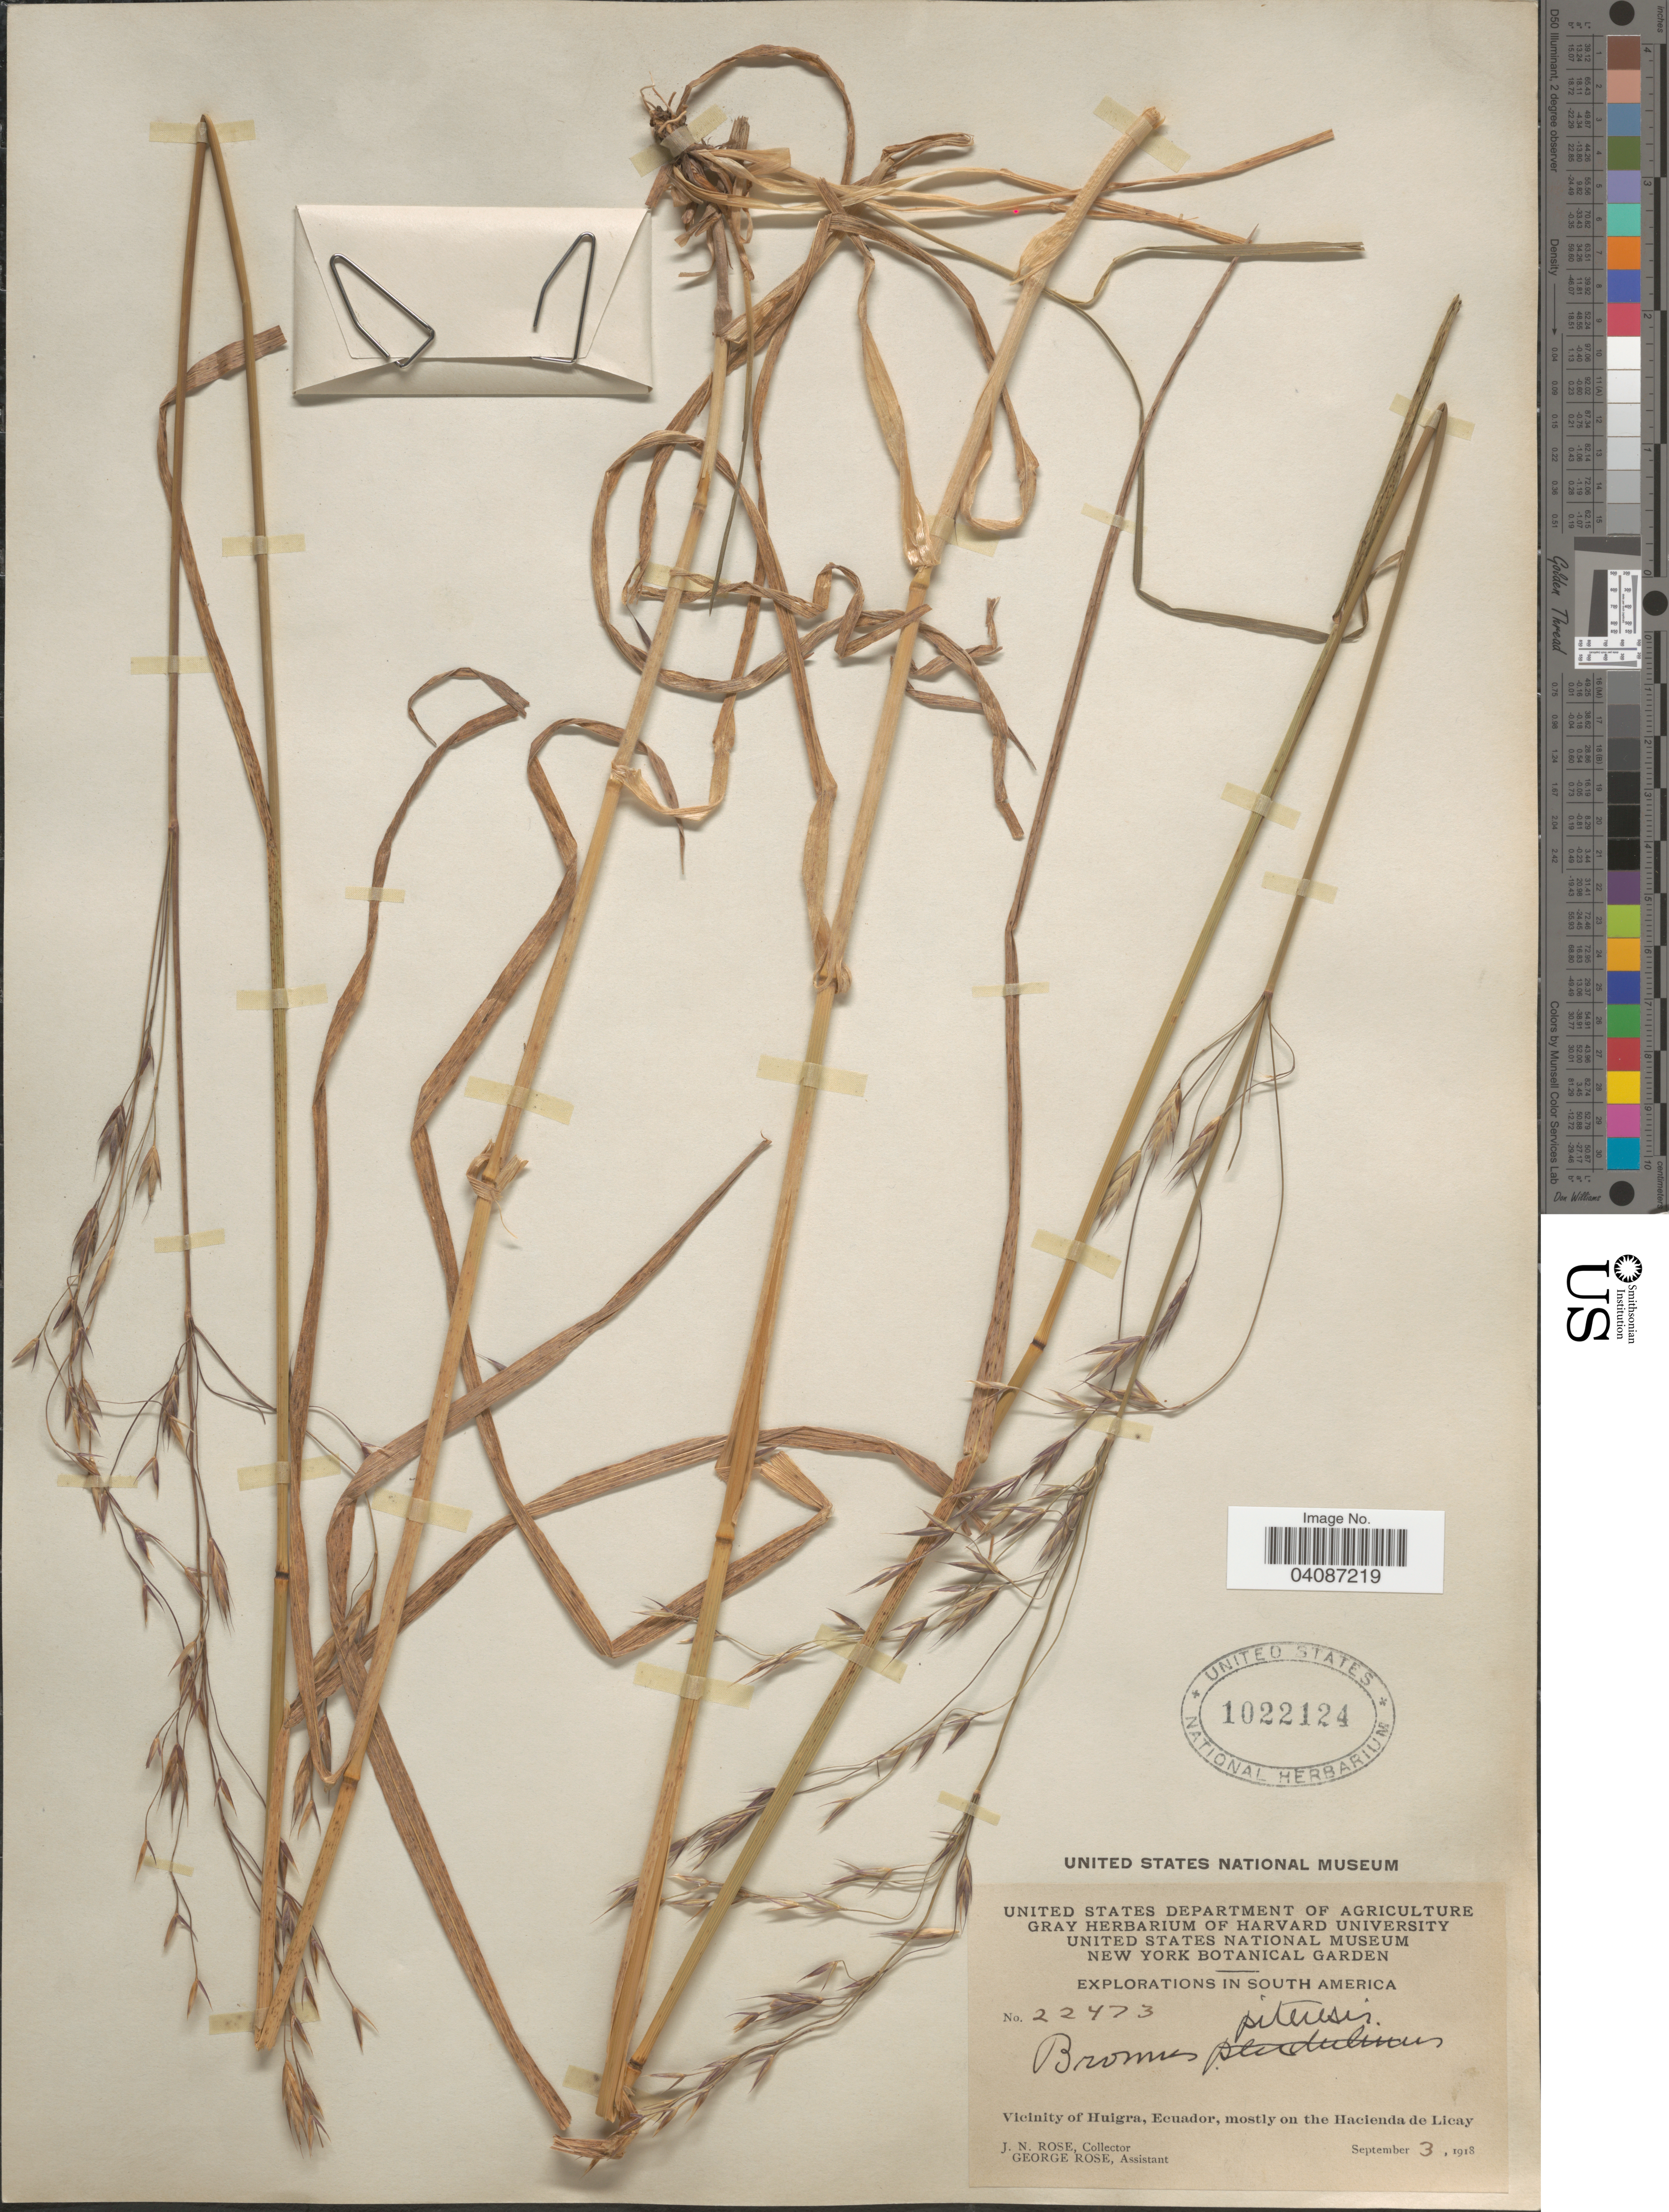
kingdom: Plantae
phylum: Tracheophyta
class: Liliopsida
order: Poales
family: Poaceae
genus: Bromus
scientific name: Bromus pitensis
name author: Kunth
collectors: J. N. Rose & G. Rose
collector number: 22473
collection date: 1918-09-03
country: Ecuador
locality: Explorations in South America. Vicinity of Huigra, mostly on the Hacienda de Licay.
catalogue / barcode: US 1022124